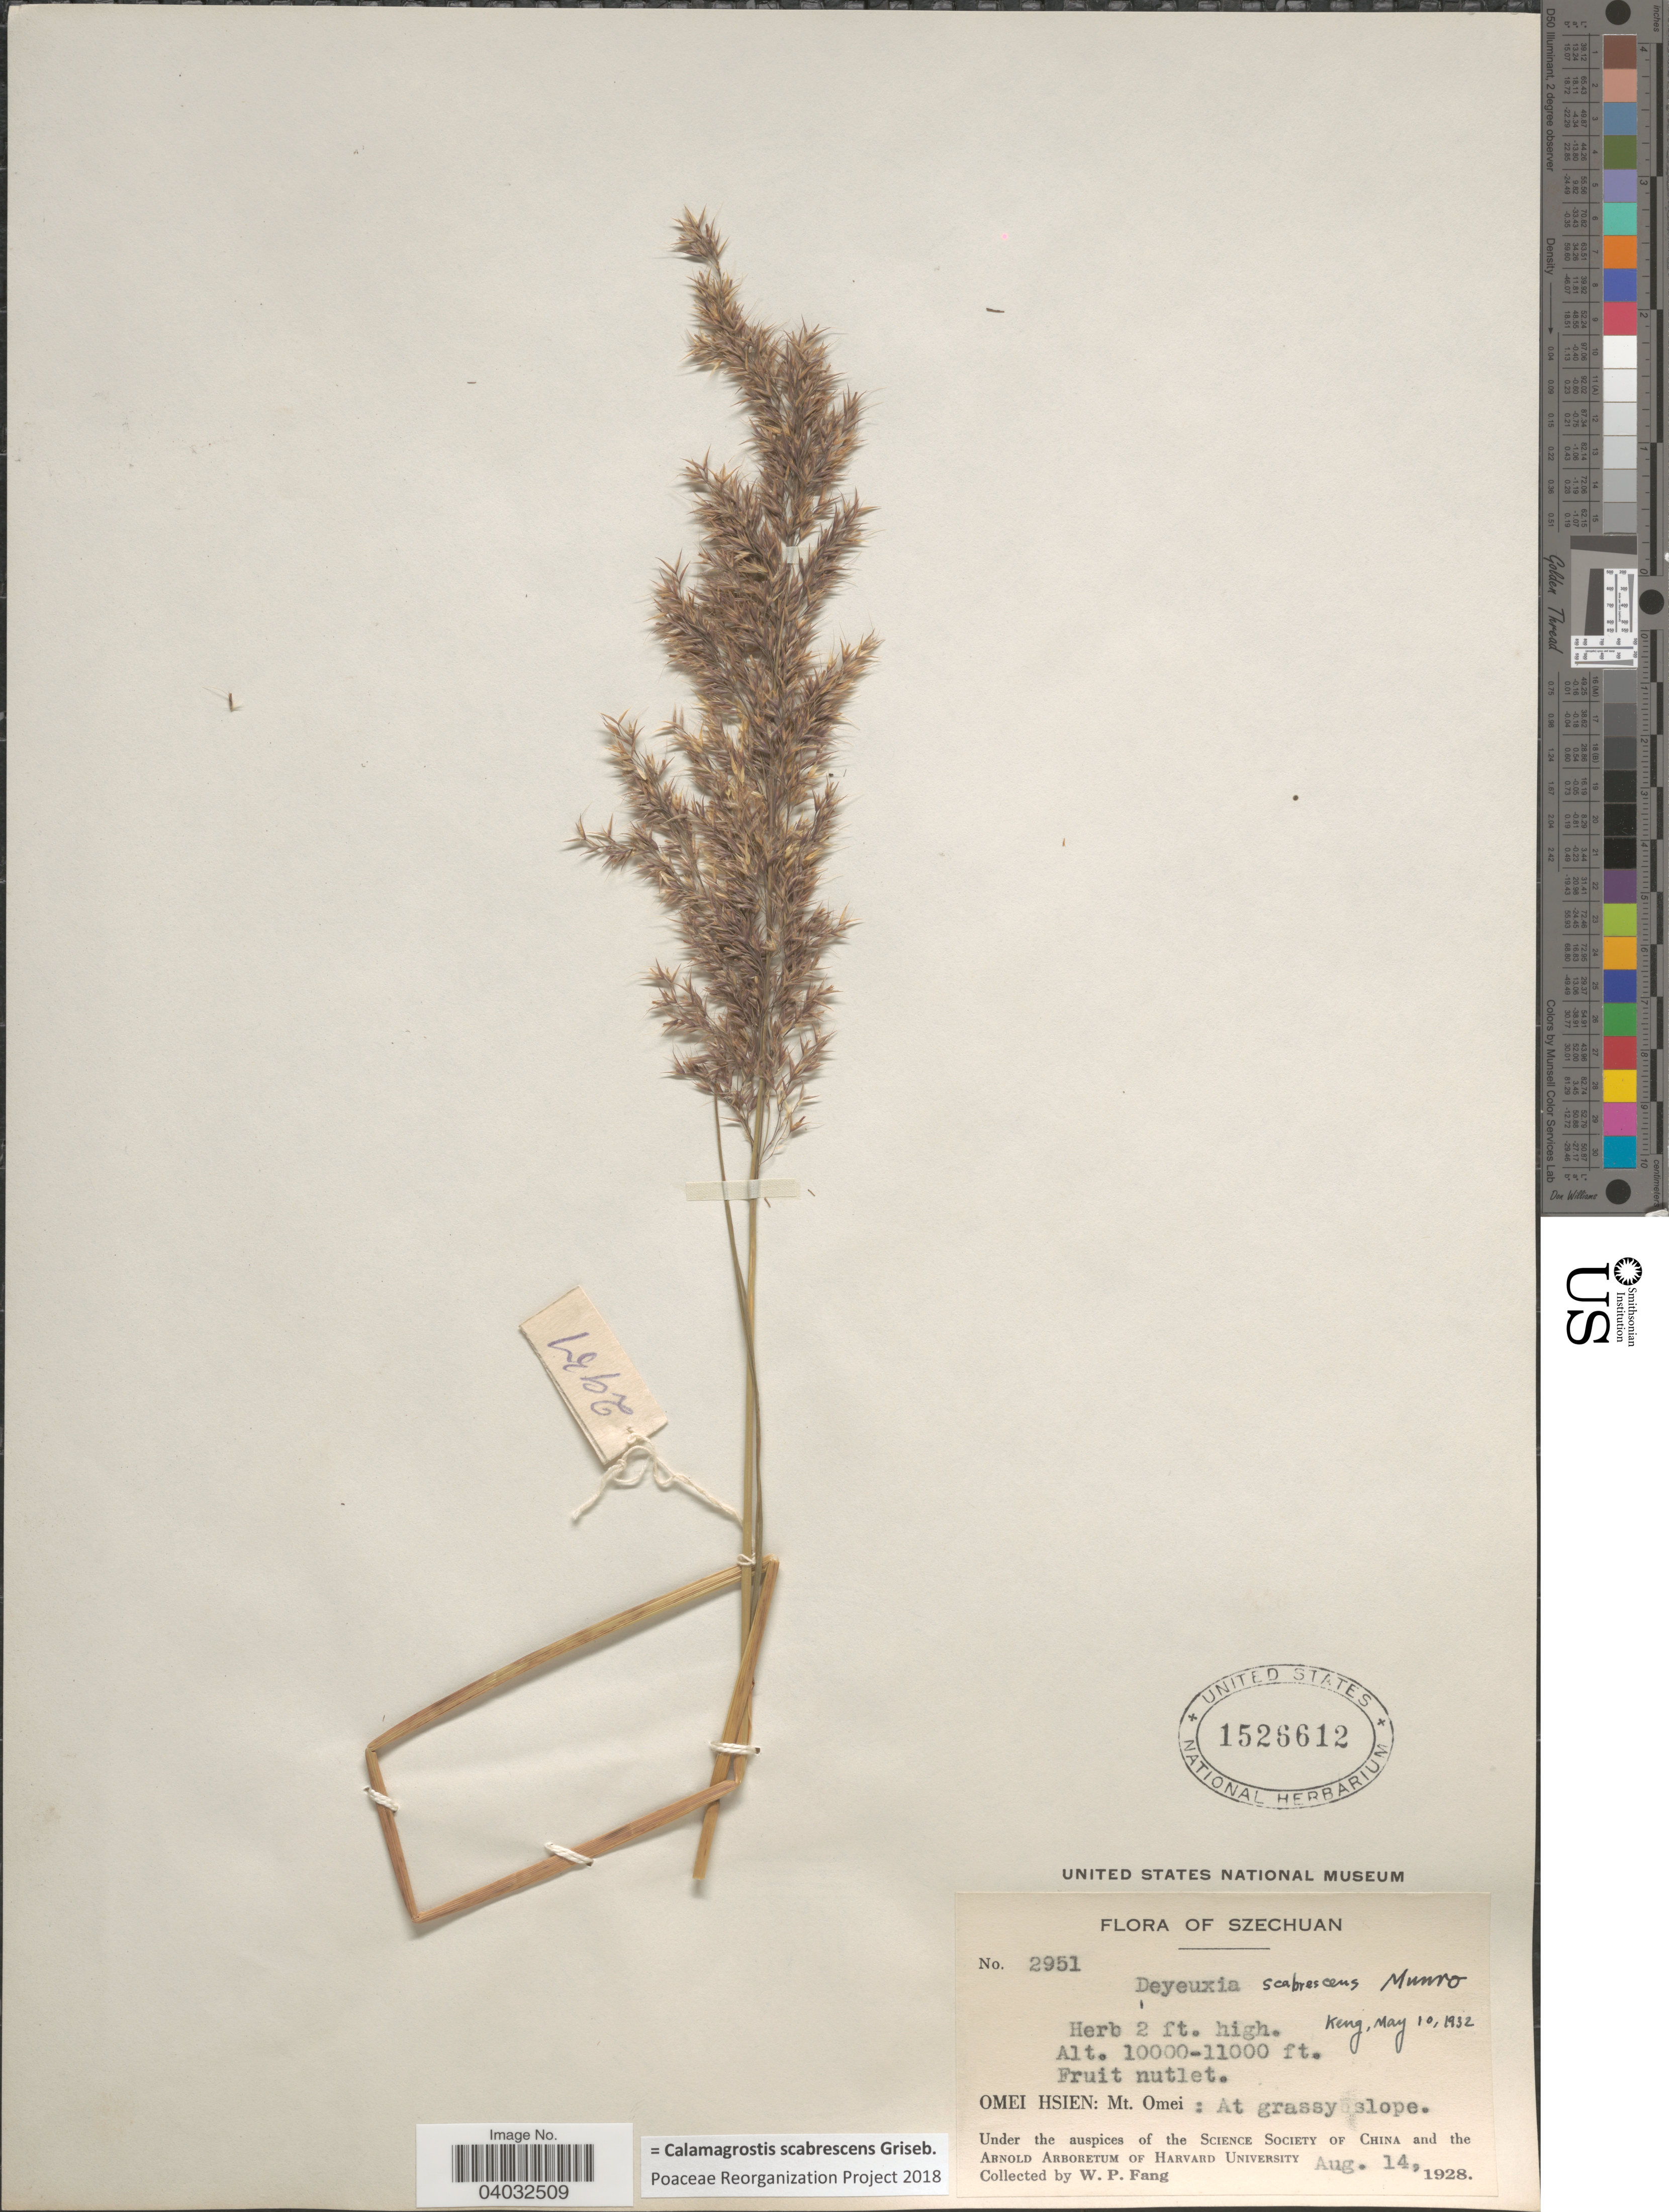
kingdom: Plantae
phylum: Tracheophyta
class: Liliopsida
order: Poales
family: Poaceae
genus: Calamagrostis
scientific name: Calamagrostis scabrescens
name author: Griseb.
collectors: W. P. Fang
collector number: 2951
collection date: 1928-08-14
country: China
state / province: Sichuan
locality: Szechuan. Omei Hsien: Mt. Omei.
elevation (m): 3048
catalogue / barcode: US 1526612